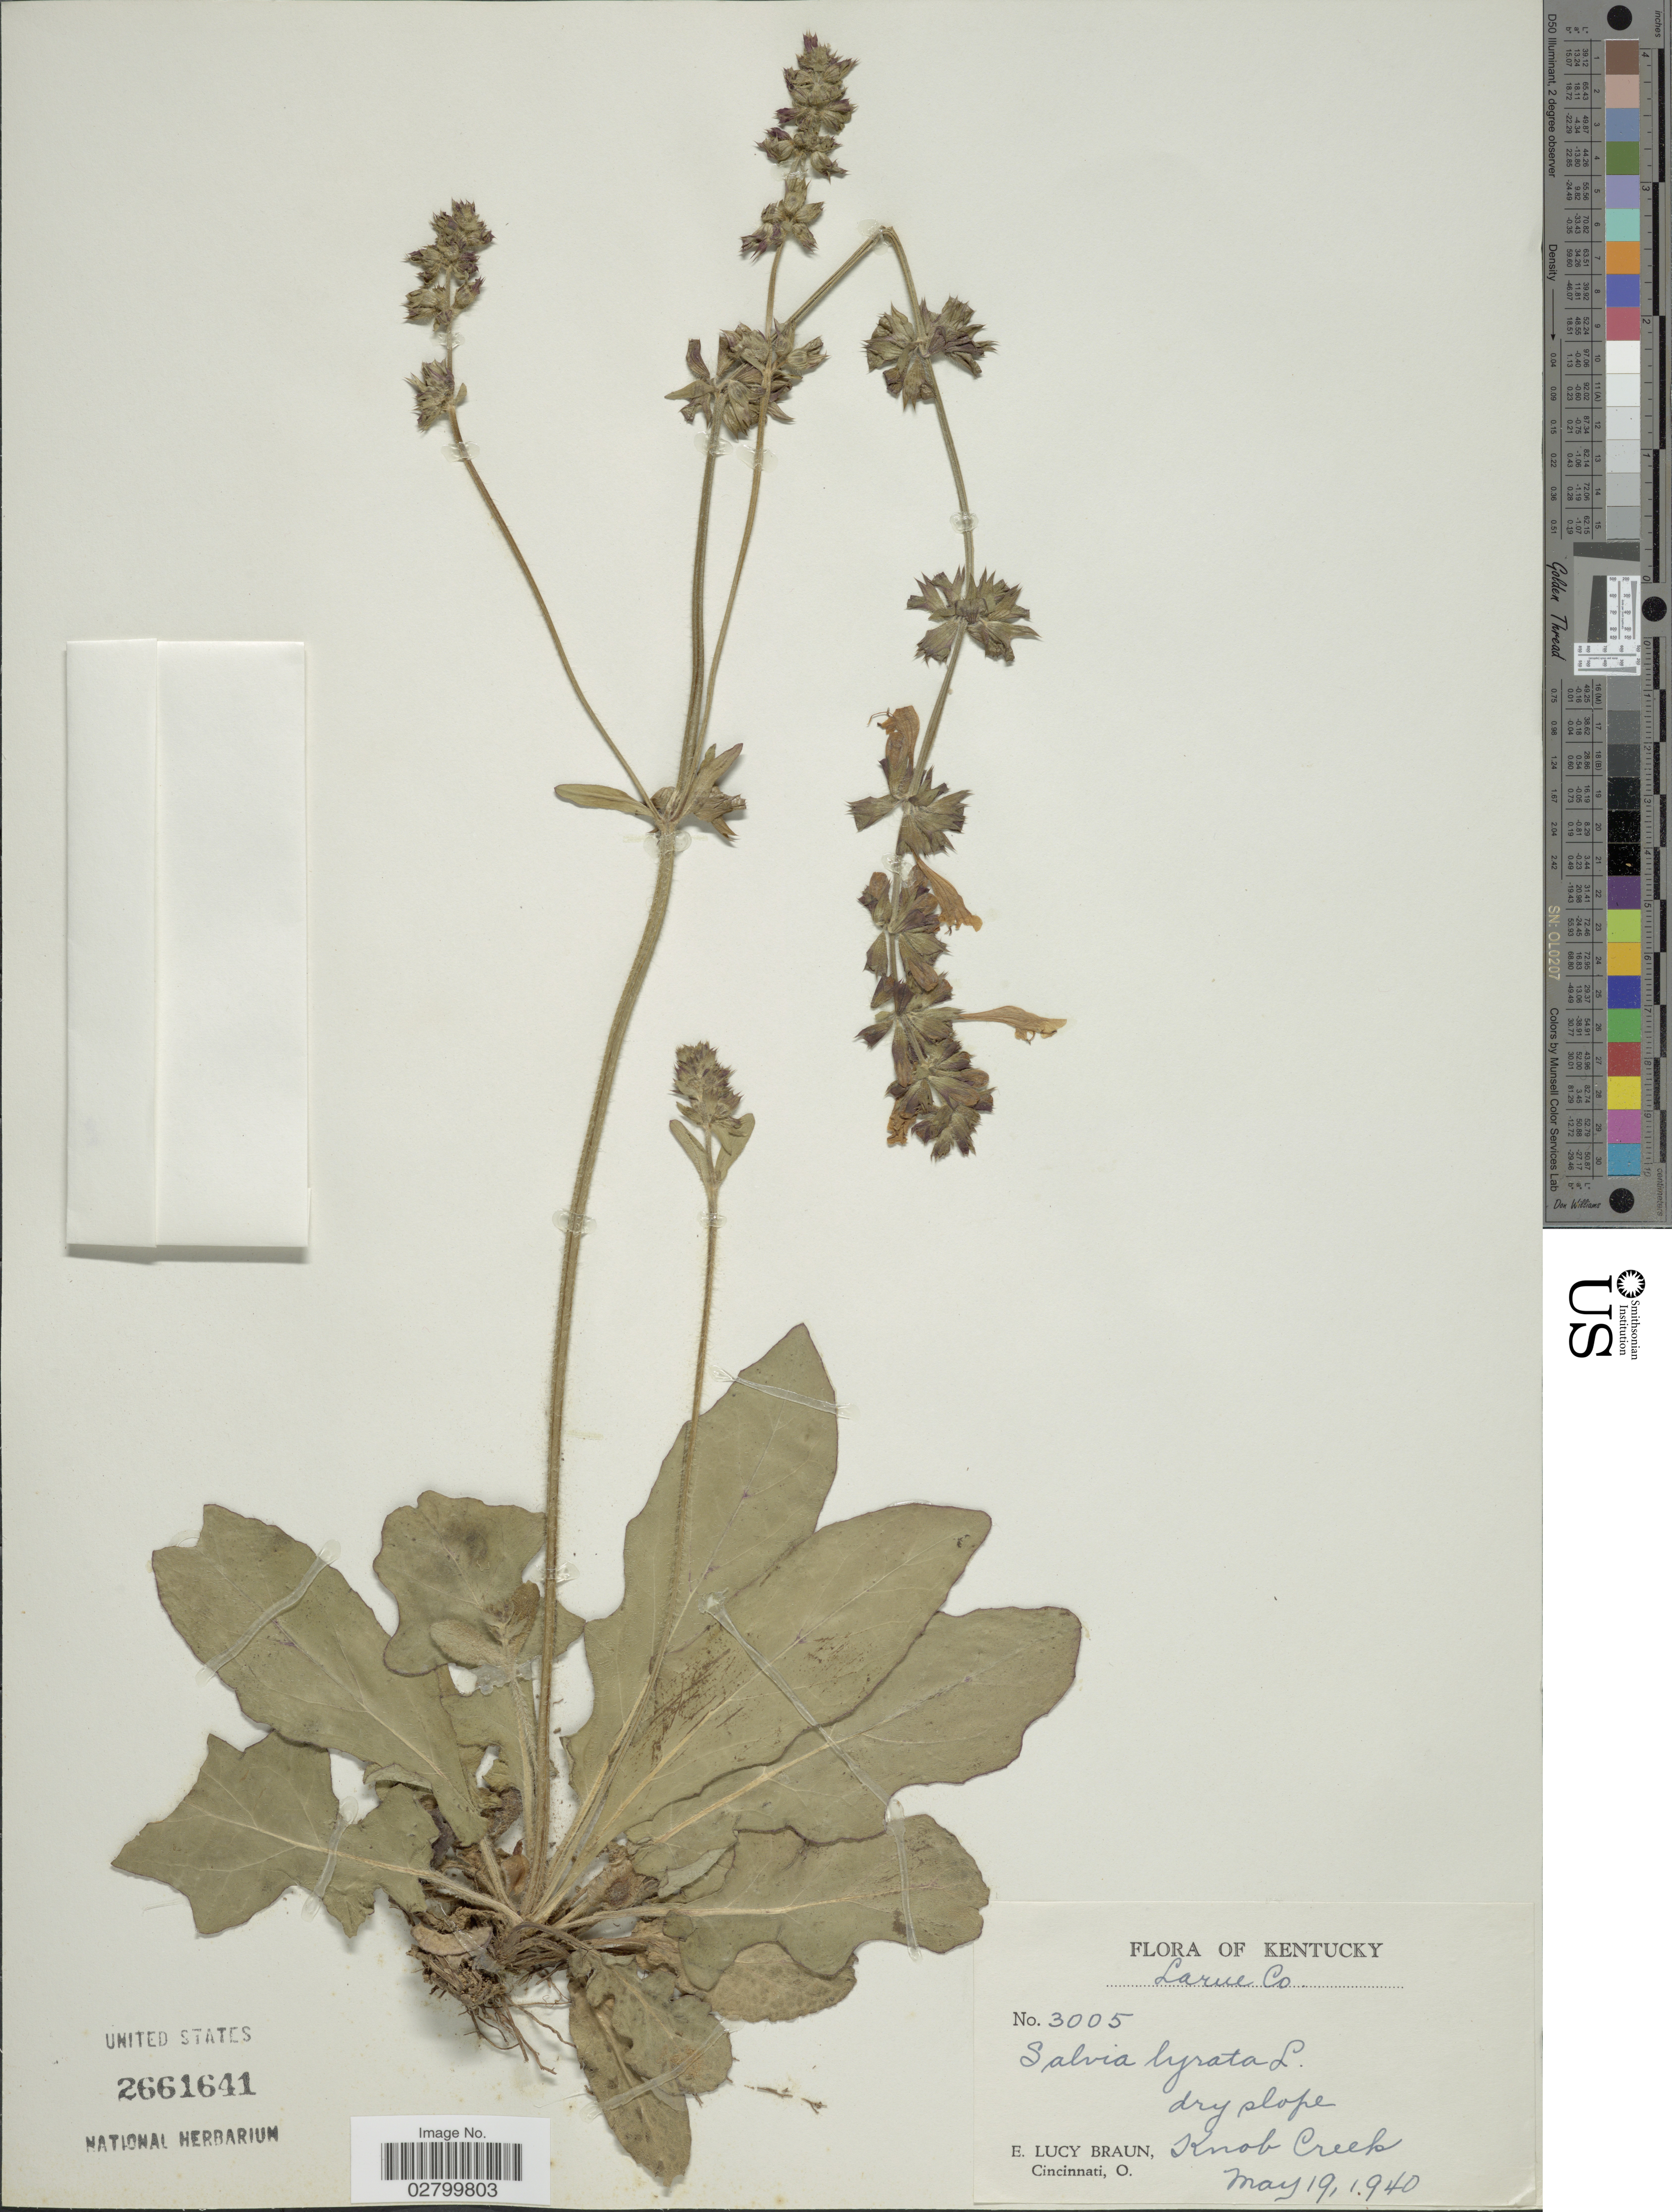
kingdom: Plantae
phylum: Tracheophyta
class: Magnoliopsida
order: Lamiales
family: Lamiaceae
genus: Salvia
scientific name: Salvia lyrata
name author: L.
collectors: E. L. Braun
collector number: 3005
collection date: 1940-05-19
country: United States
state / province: Kentucky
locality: Larue Co. Dry slope, Knob Creek.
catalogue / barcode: US 2661641